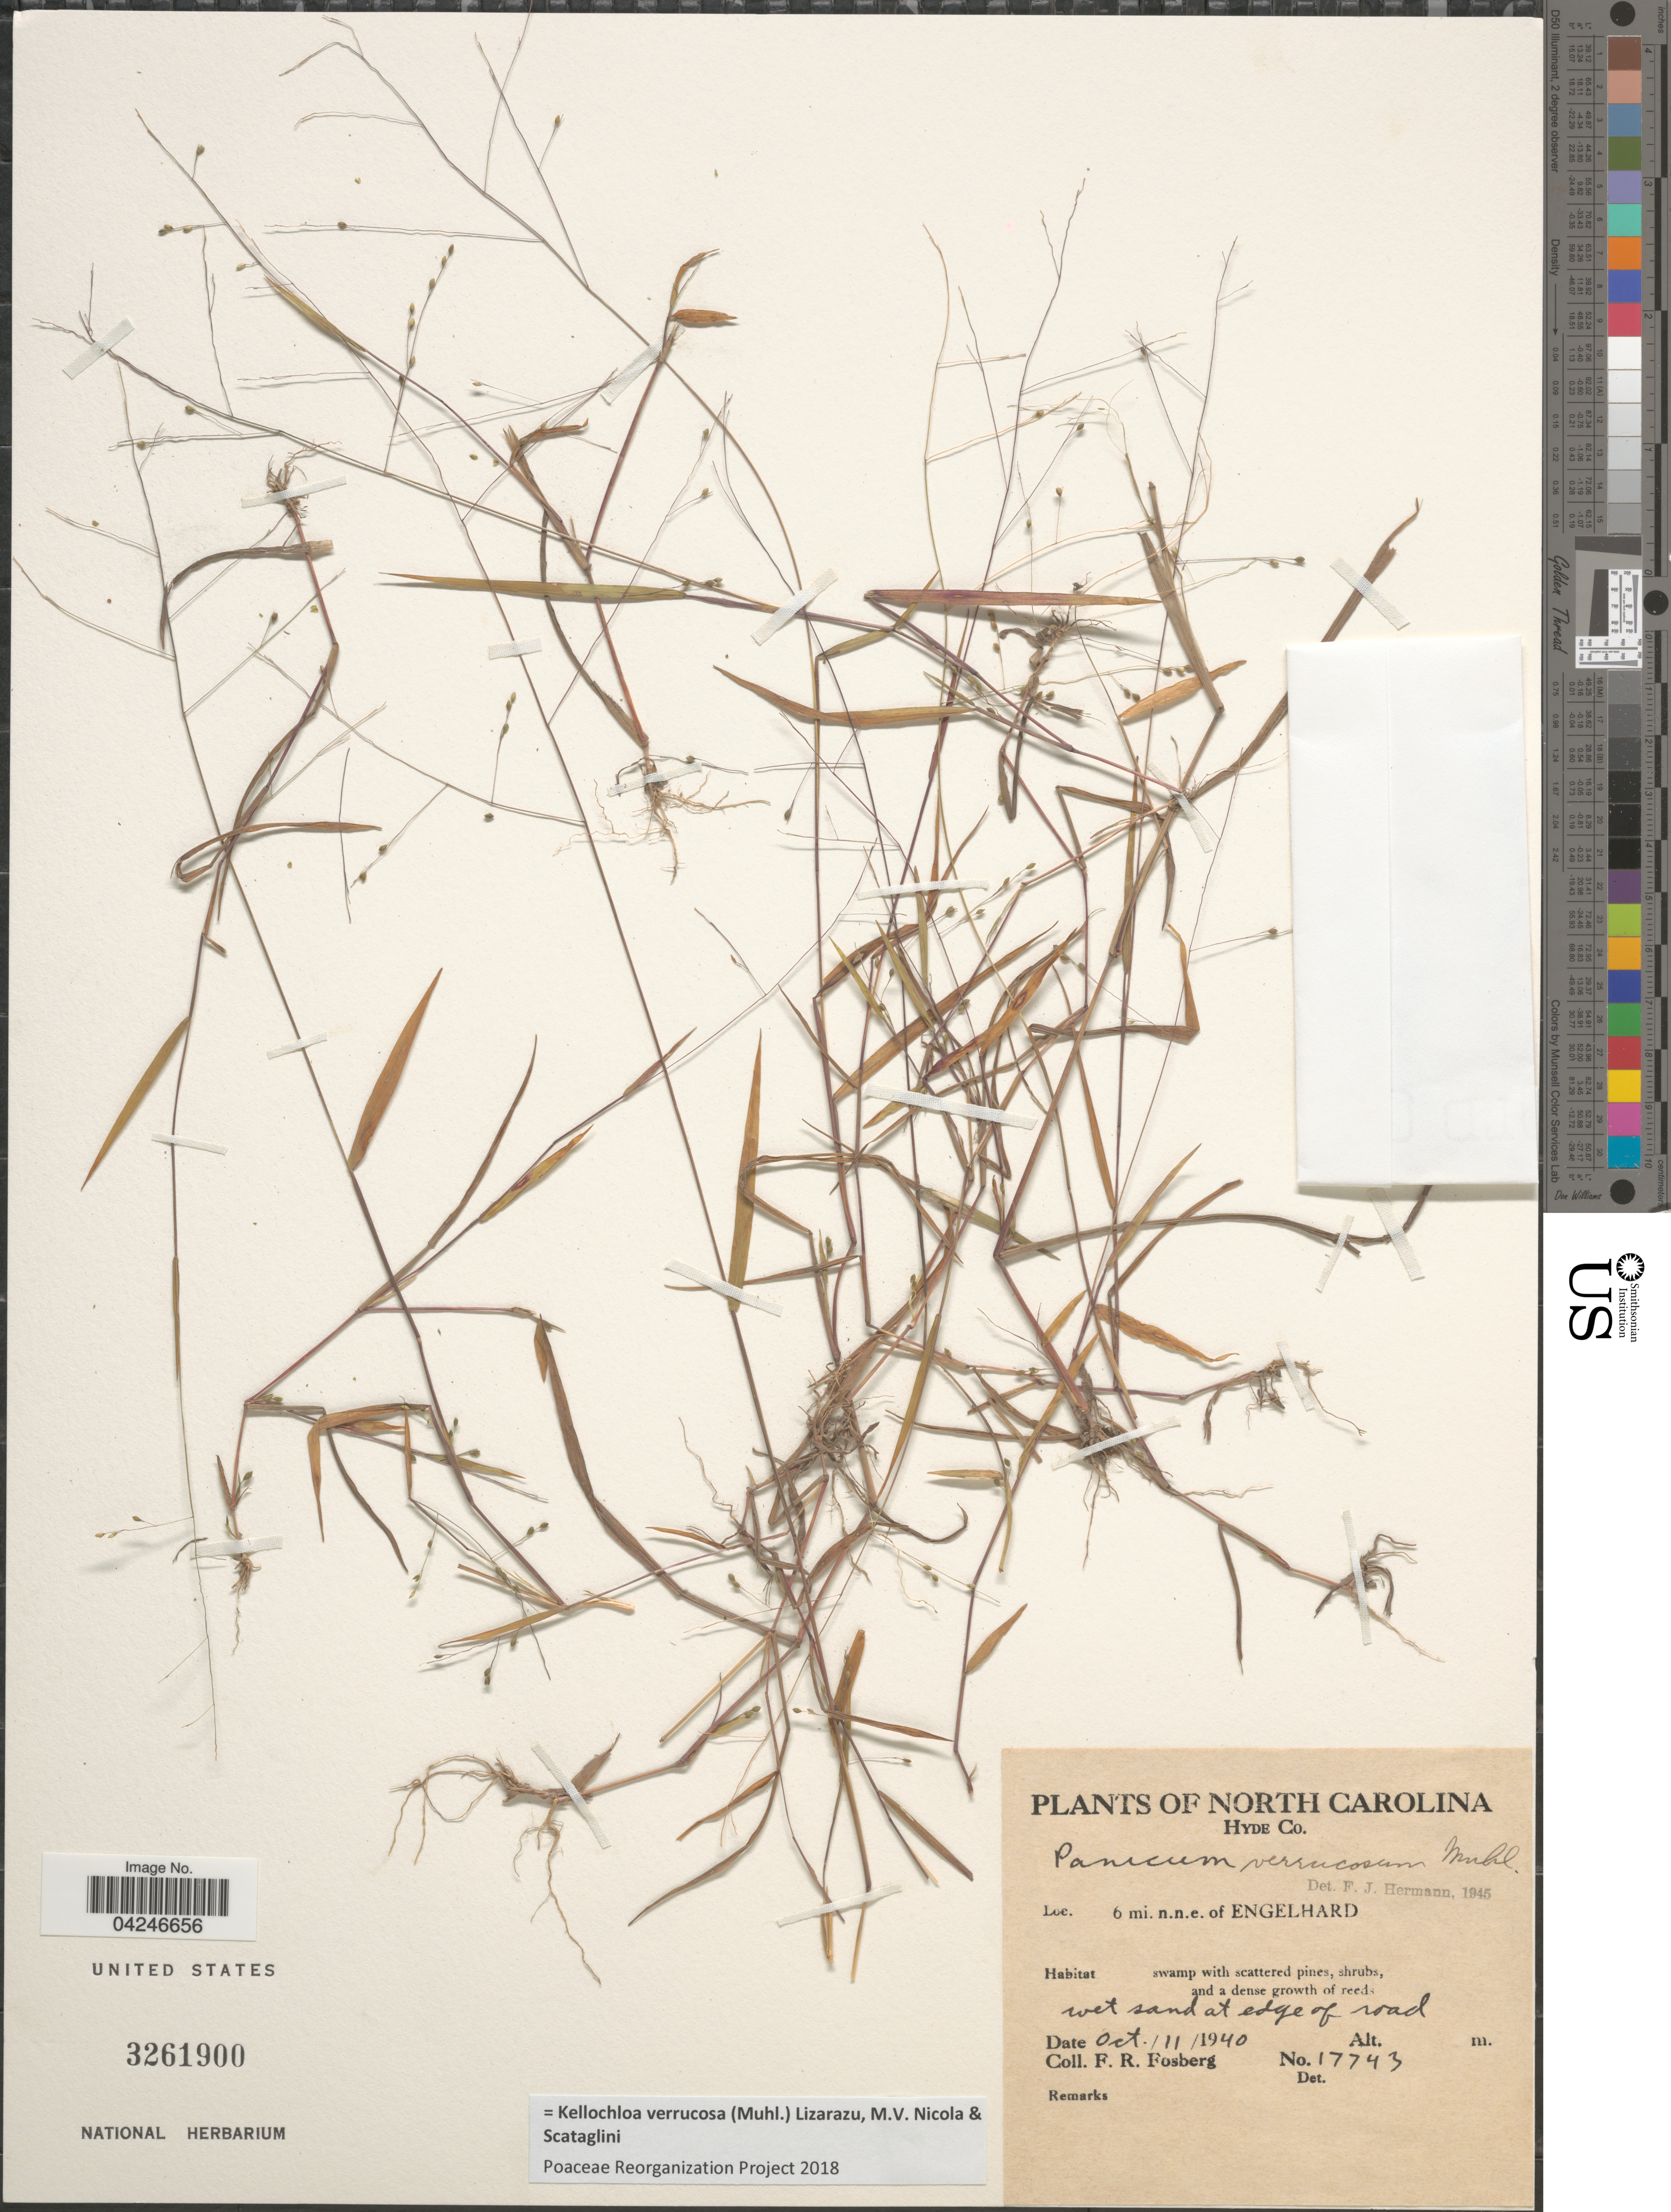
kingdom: Plantae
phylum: Tracheophyta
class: Liliopsida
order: Poales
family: Poaceae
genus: Kellochloa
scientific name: Kellochloa verrucosa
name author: (Muhl.) Lizarazu et al.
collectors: F. R. Fosberg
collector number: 17743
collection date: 1940-10-11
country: United States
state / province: North Carolina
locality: Hyde Co. 6 mi. n.n.e. of Engelhard.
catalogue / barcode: US 3261900